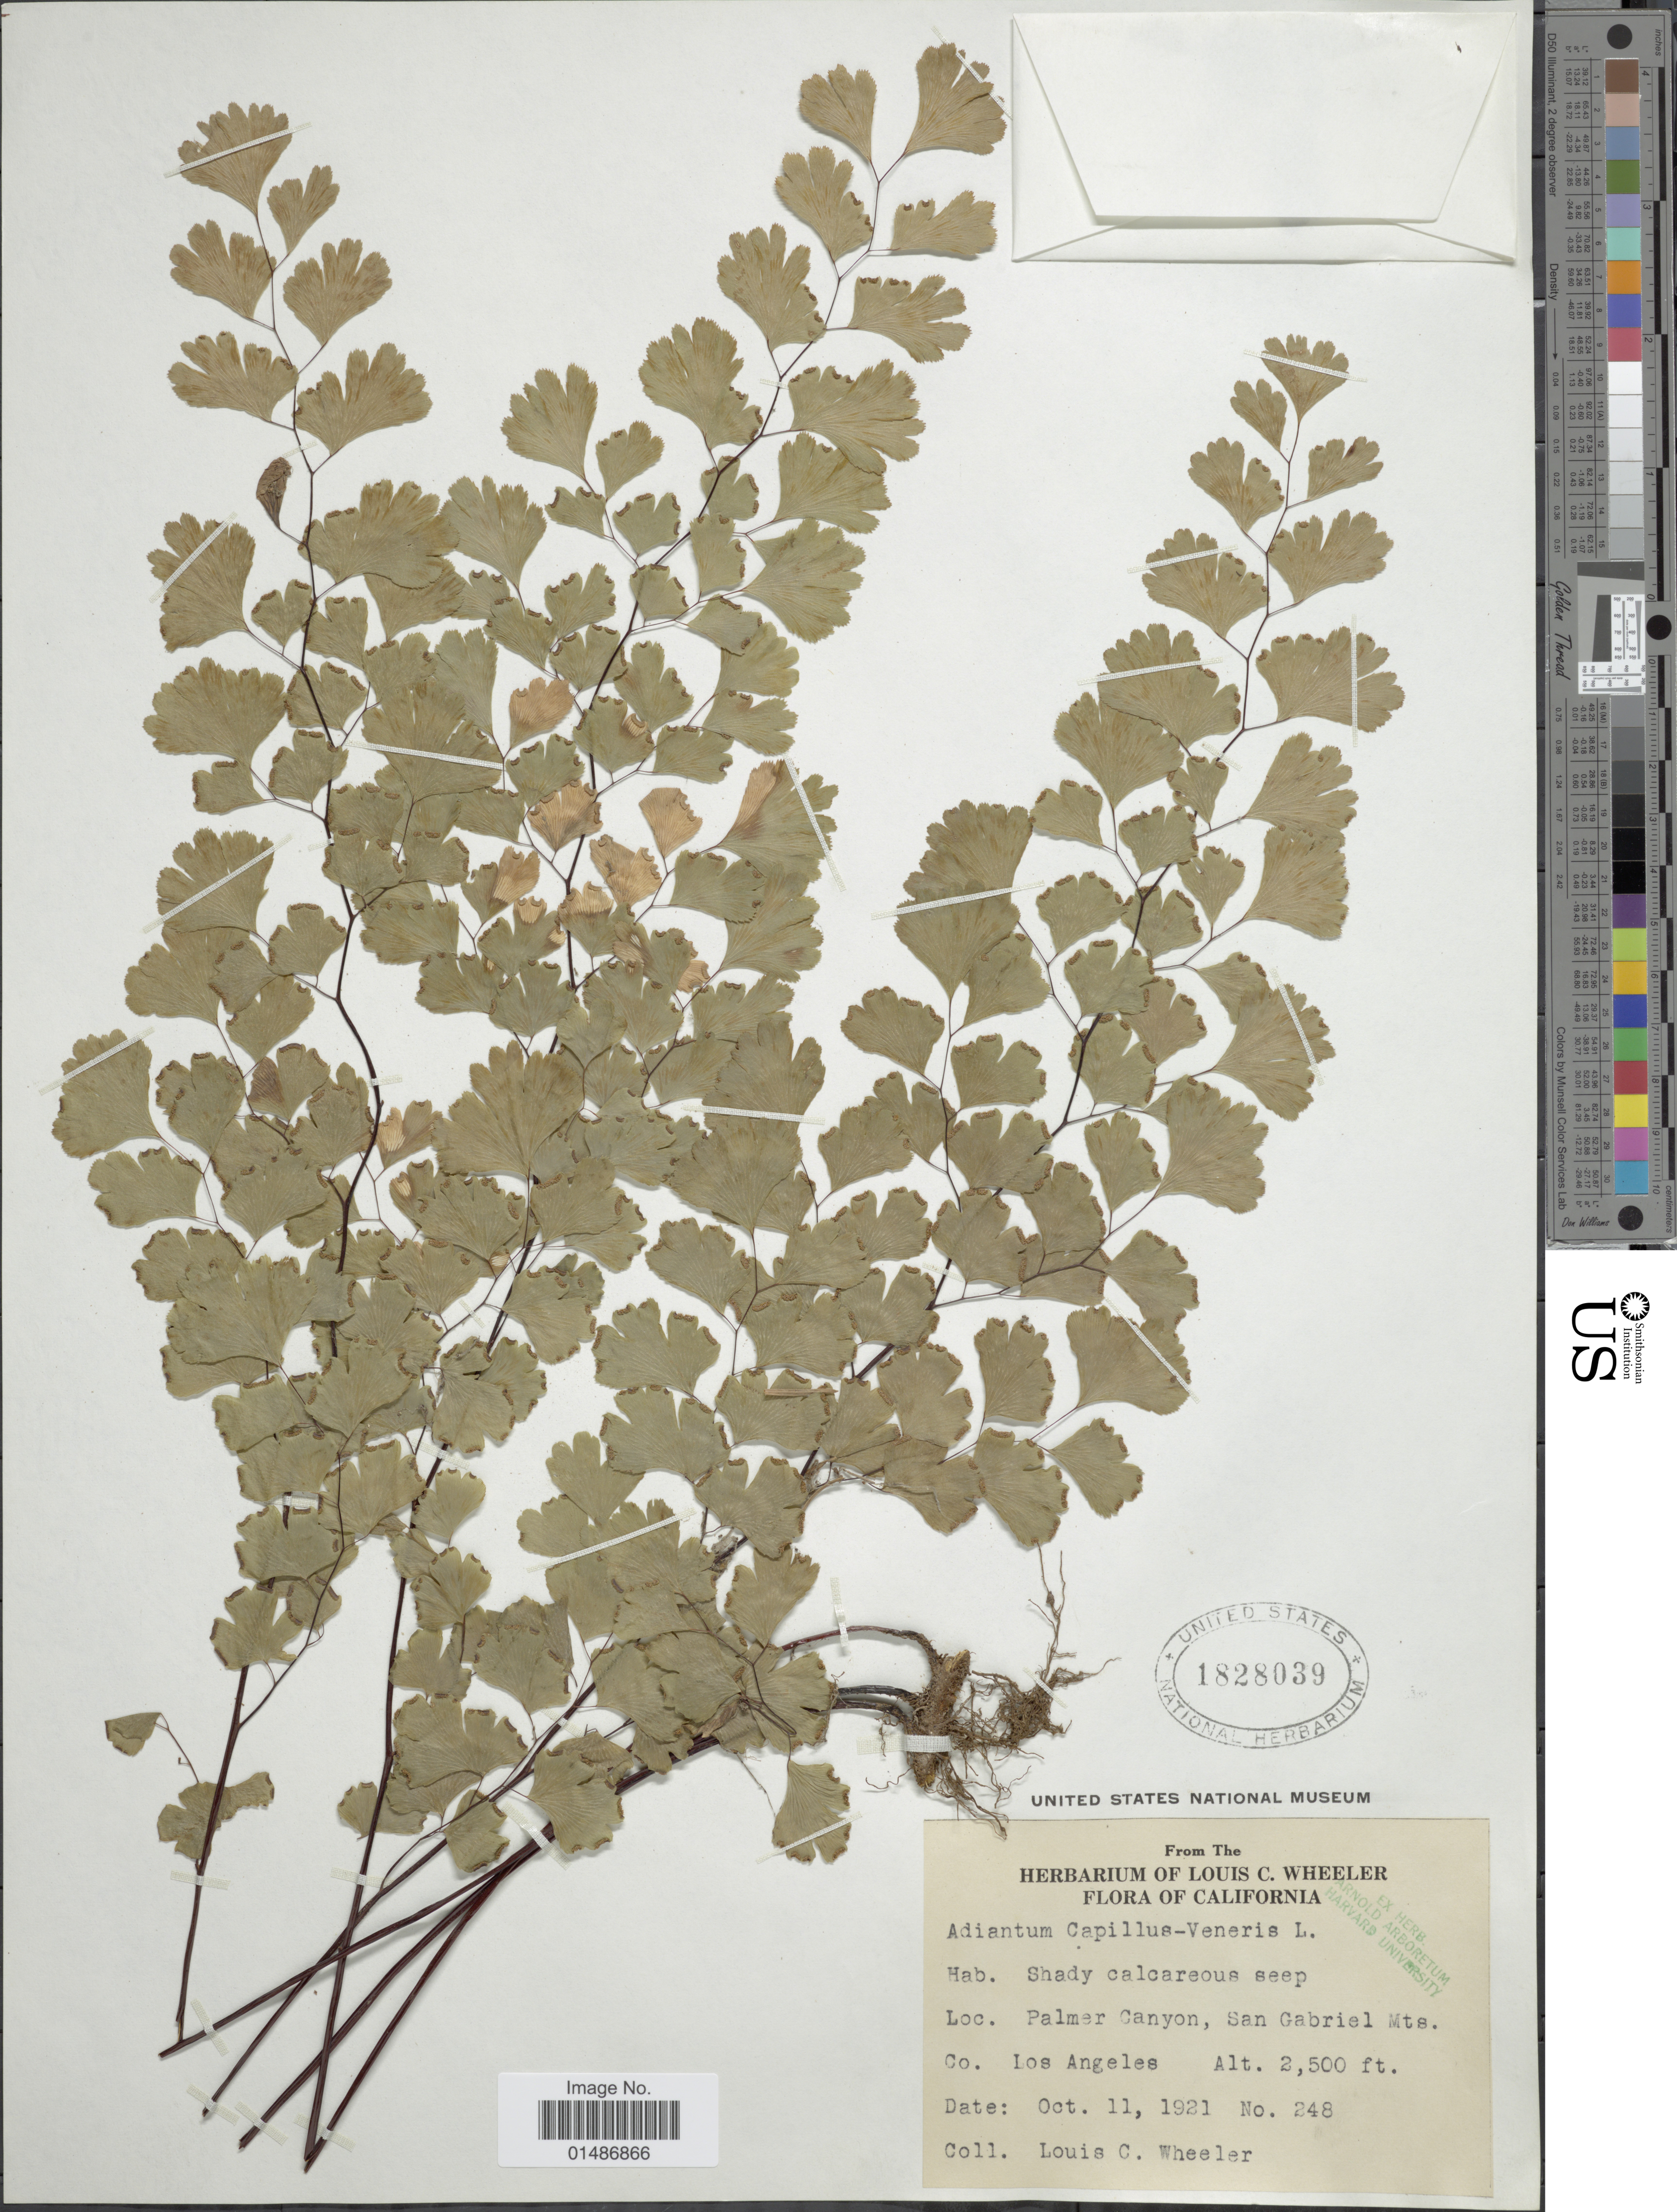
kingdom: Plantae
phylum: Tracheophyta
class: Polypodiopsida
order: Polypodiales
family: Pteridaceae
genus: Adiantum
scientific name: Adiantum capillus-veneris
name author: L.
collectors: L. C. Wheeler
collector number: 248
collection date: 1921-10-11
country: United States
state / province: California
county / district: Los Angeles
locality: Palmer Canyon, San Gabriel Mts. Co. Los Angeles.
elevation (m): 762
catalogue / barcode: US 1828039